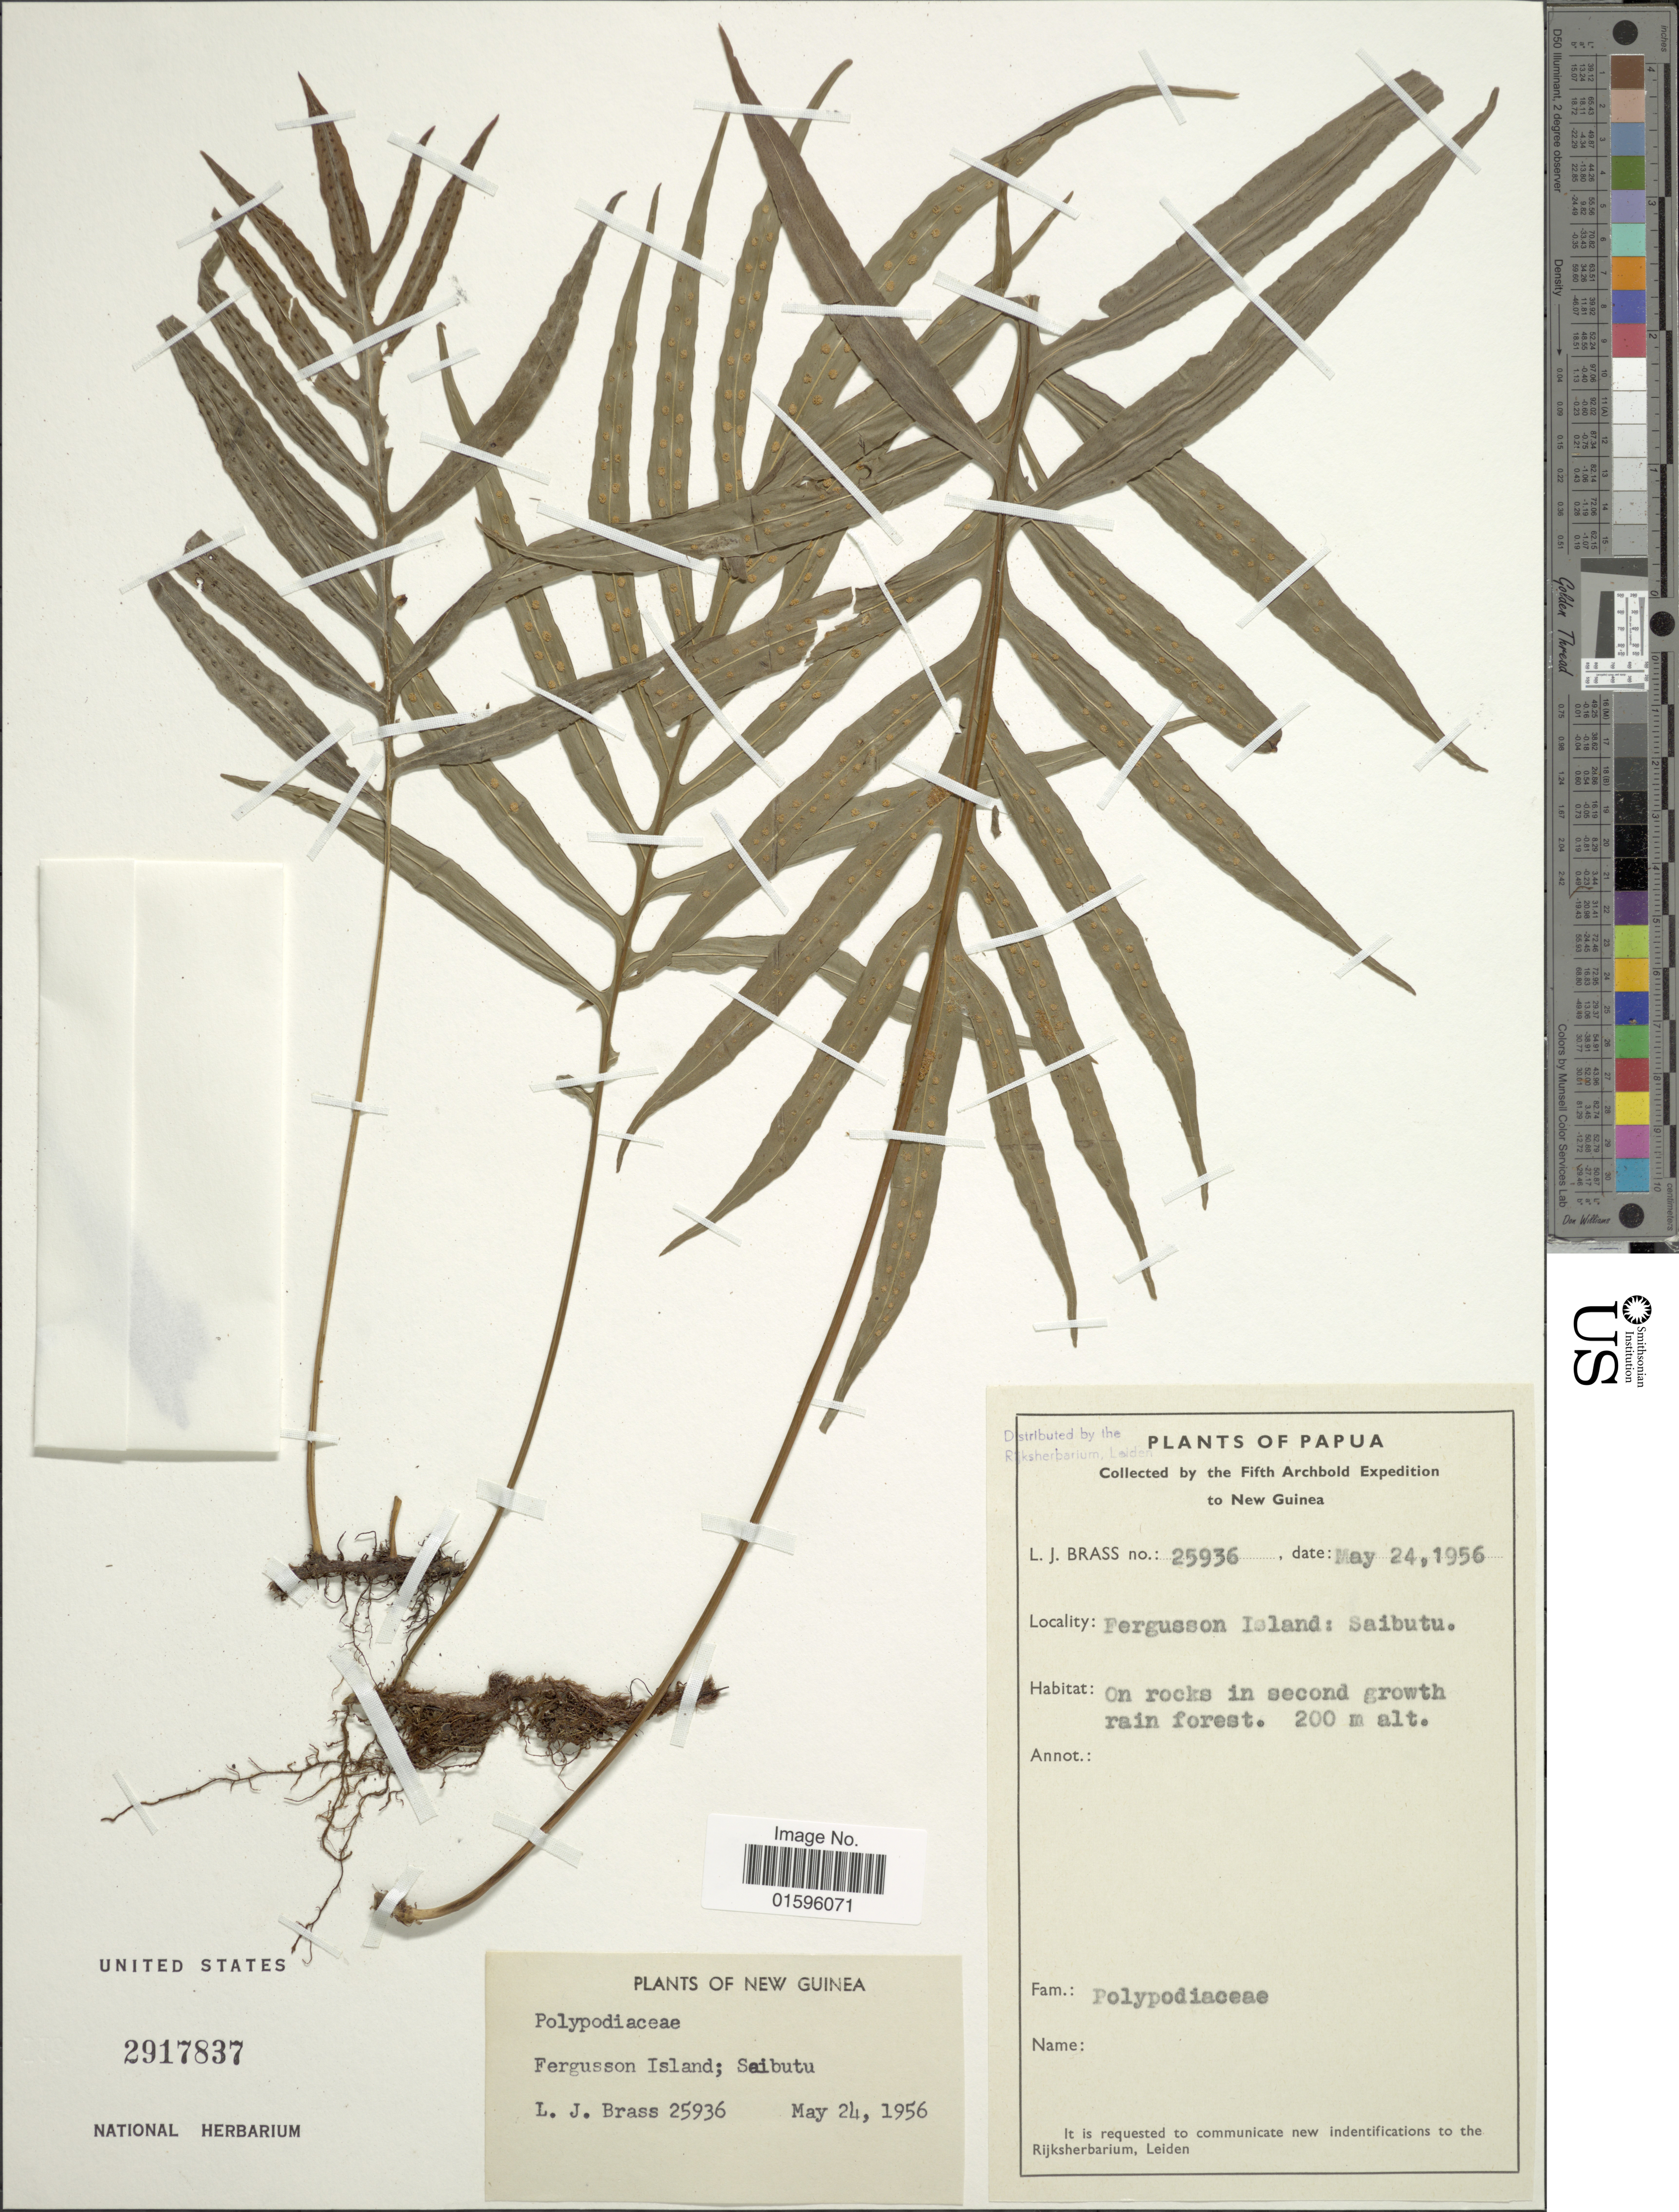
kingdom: Plantae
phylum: Tracheophyta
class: Polypodiopsida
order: Polypodiales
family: Polypodiaceae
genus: Polypodium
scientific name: Polypodium sp.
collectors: L. J. Brass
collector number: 25936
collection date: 1956-05-24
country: Papua New Guinea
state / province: Milne Bay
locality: Papua, Fergusson Island: Saibutu, New Guinea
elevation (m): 200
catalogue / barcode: US 2917837